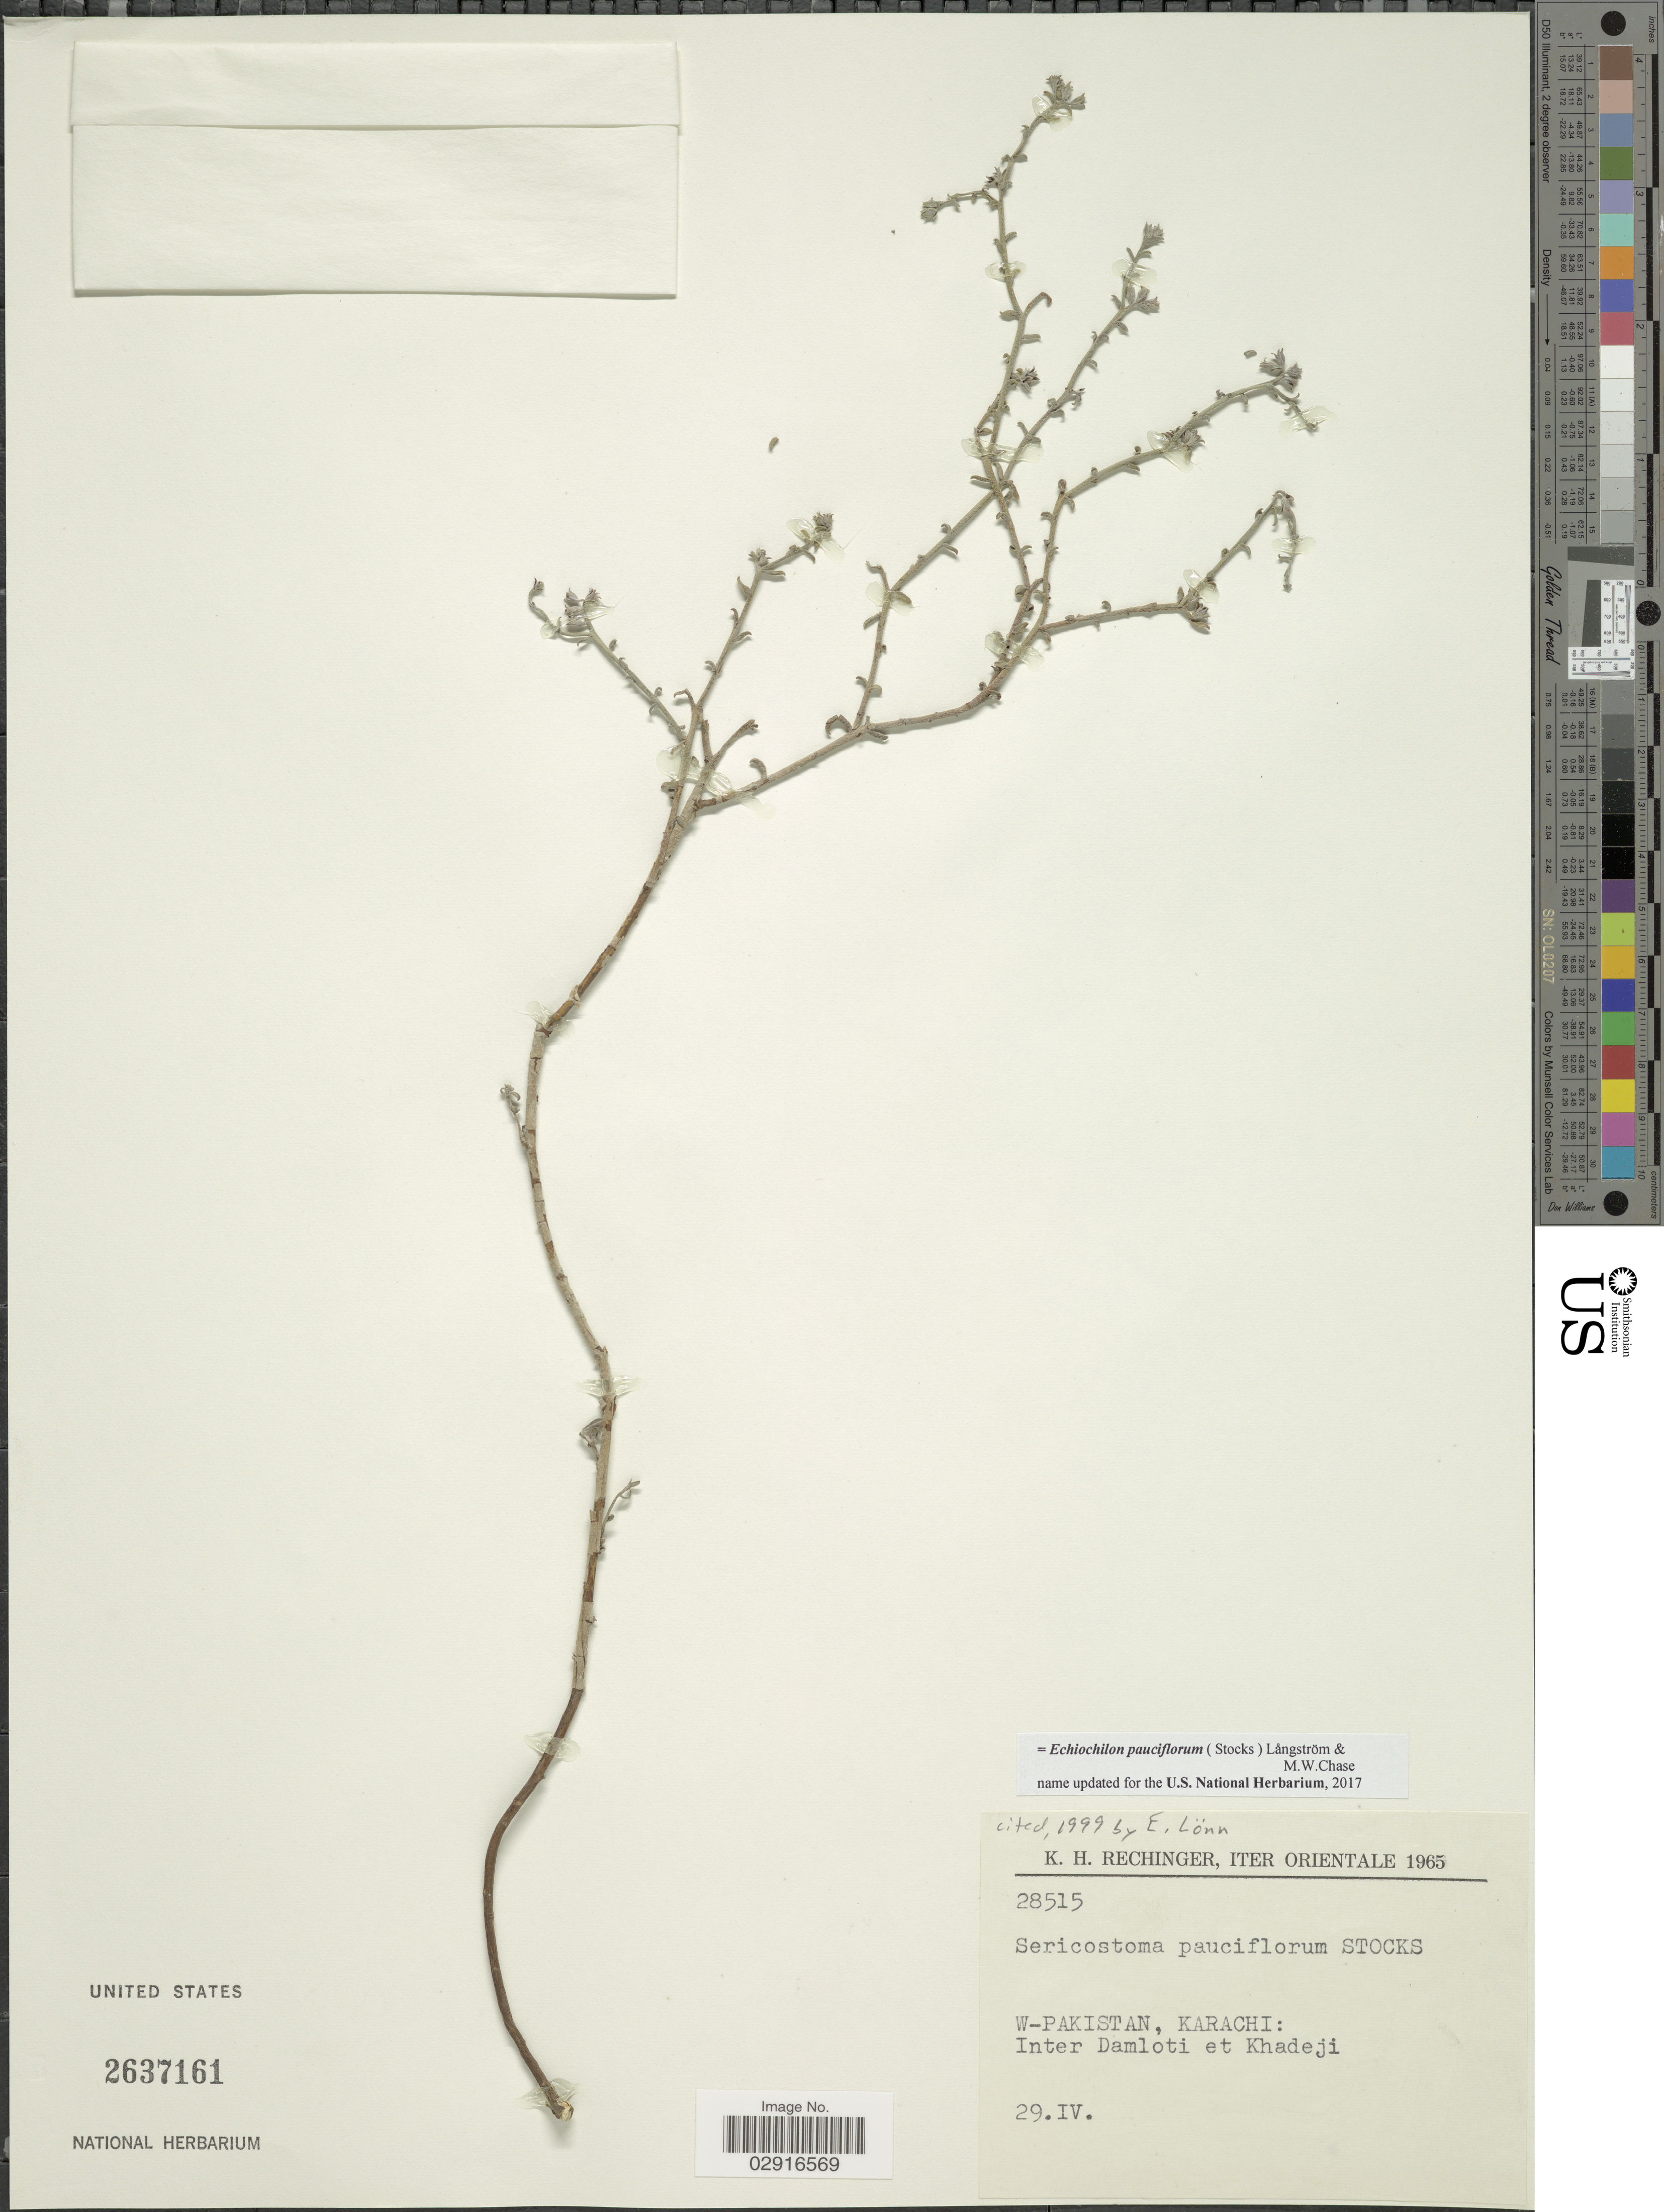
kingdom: Plantae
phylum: Tracheophyta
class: Magnoliopsida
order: Boraginales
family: Boraginaceae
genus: Echiochilon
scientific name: Echiochilon pauciflorum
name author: Långström & M.W. Chase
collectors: K. H. Rechinger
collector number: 28515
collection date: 1965-04-29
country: Pakistan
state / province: Sindh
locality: Iter Orientale. W-Pakistan, Karachi: Inter Damloti et Khadeji.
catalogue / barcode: US 2637161